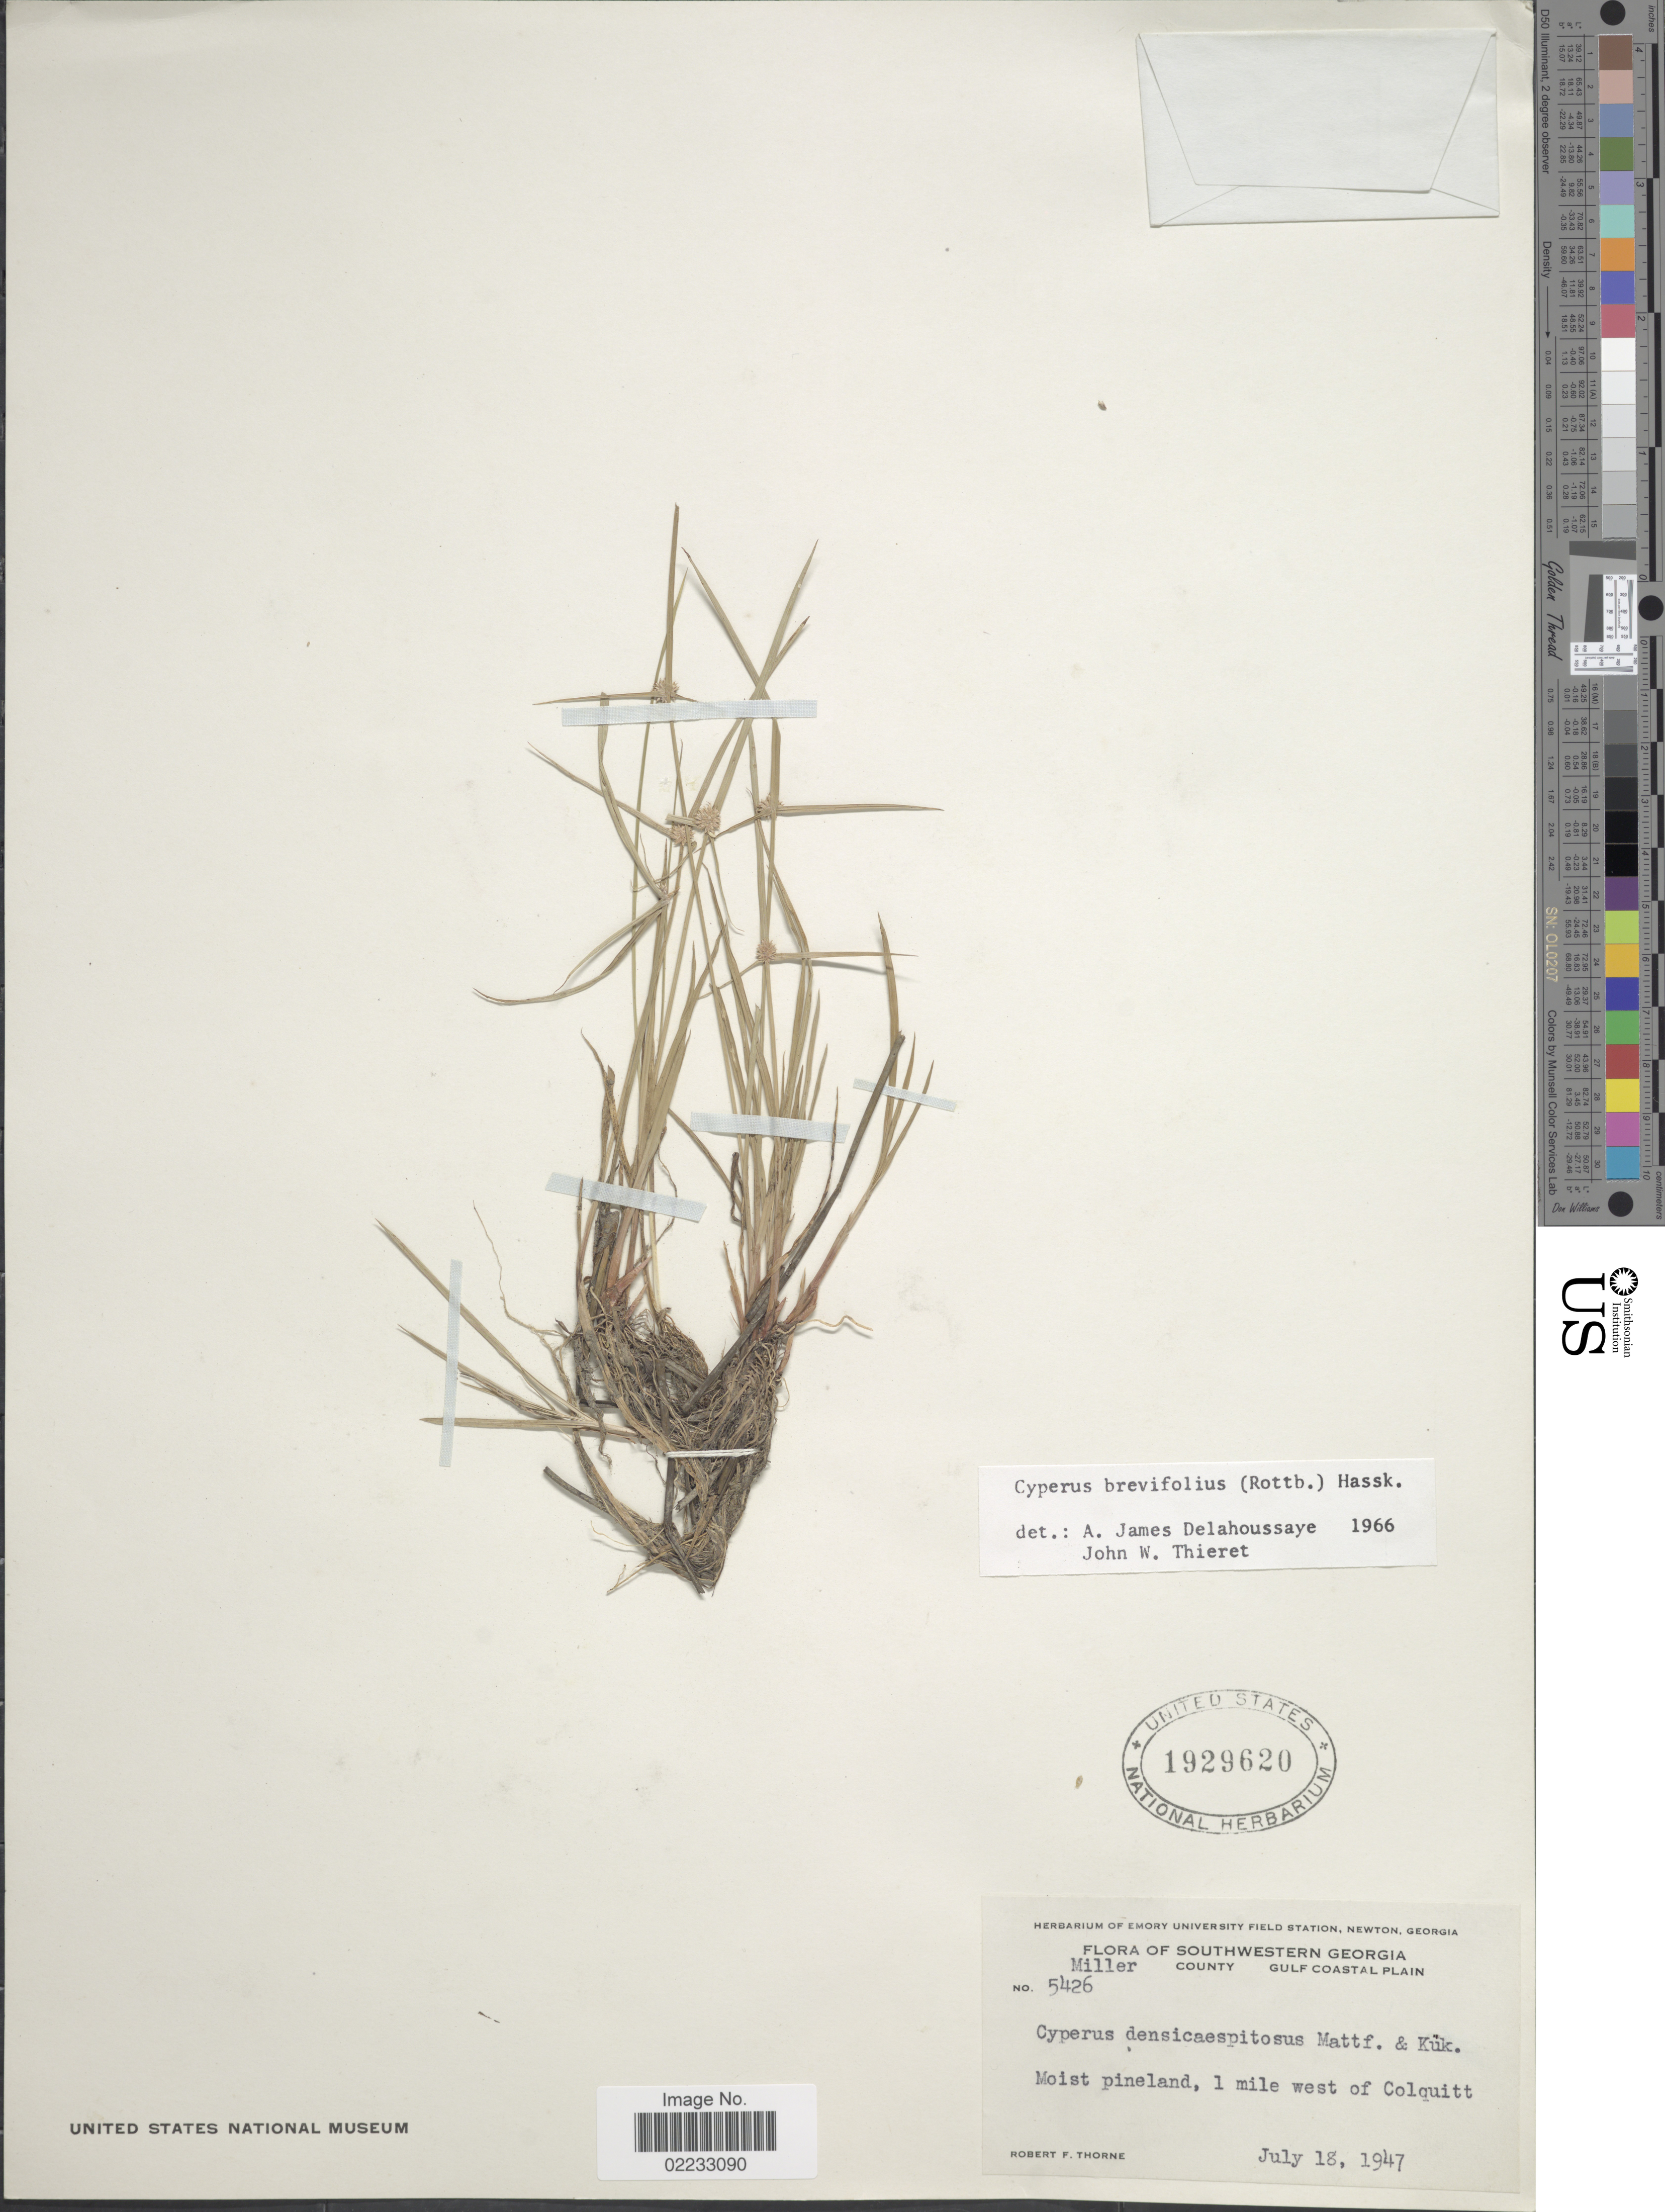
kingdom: Plantae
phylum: Tracheophyta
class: Liliopsida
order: Poales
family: Cyperaceae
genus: Cyperus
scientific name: Cyperus brevifolius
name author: (Rottb.) Hassk.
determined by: Strong, M. T., (US), Smithsonian Institution - National Museum of Natural History (UNITED STATES)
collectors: R. F. Thorne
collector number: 5426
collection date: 1947-07-18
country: United States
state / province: Georgia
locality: Southwestern Georgia. 1 mile west of Colquitt, Miller County Gulf Coastal Plain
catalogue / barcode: US 1929620